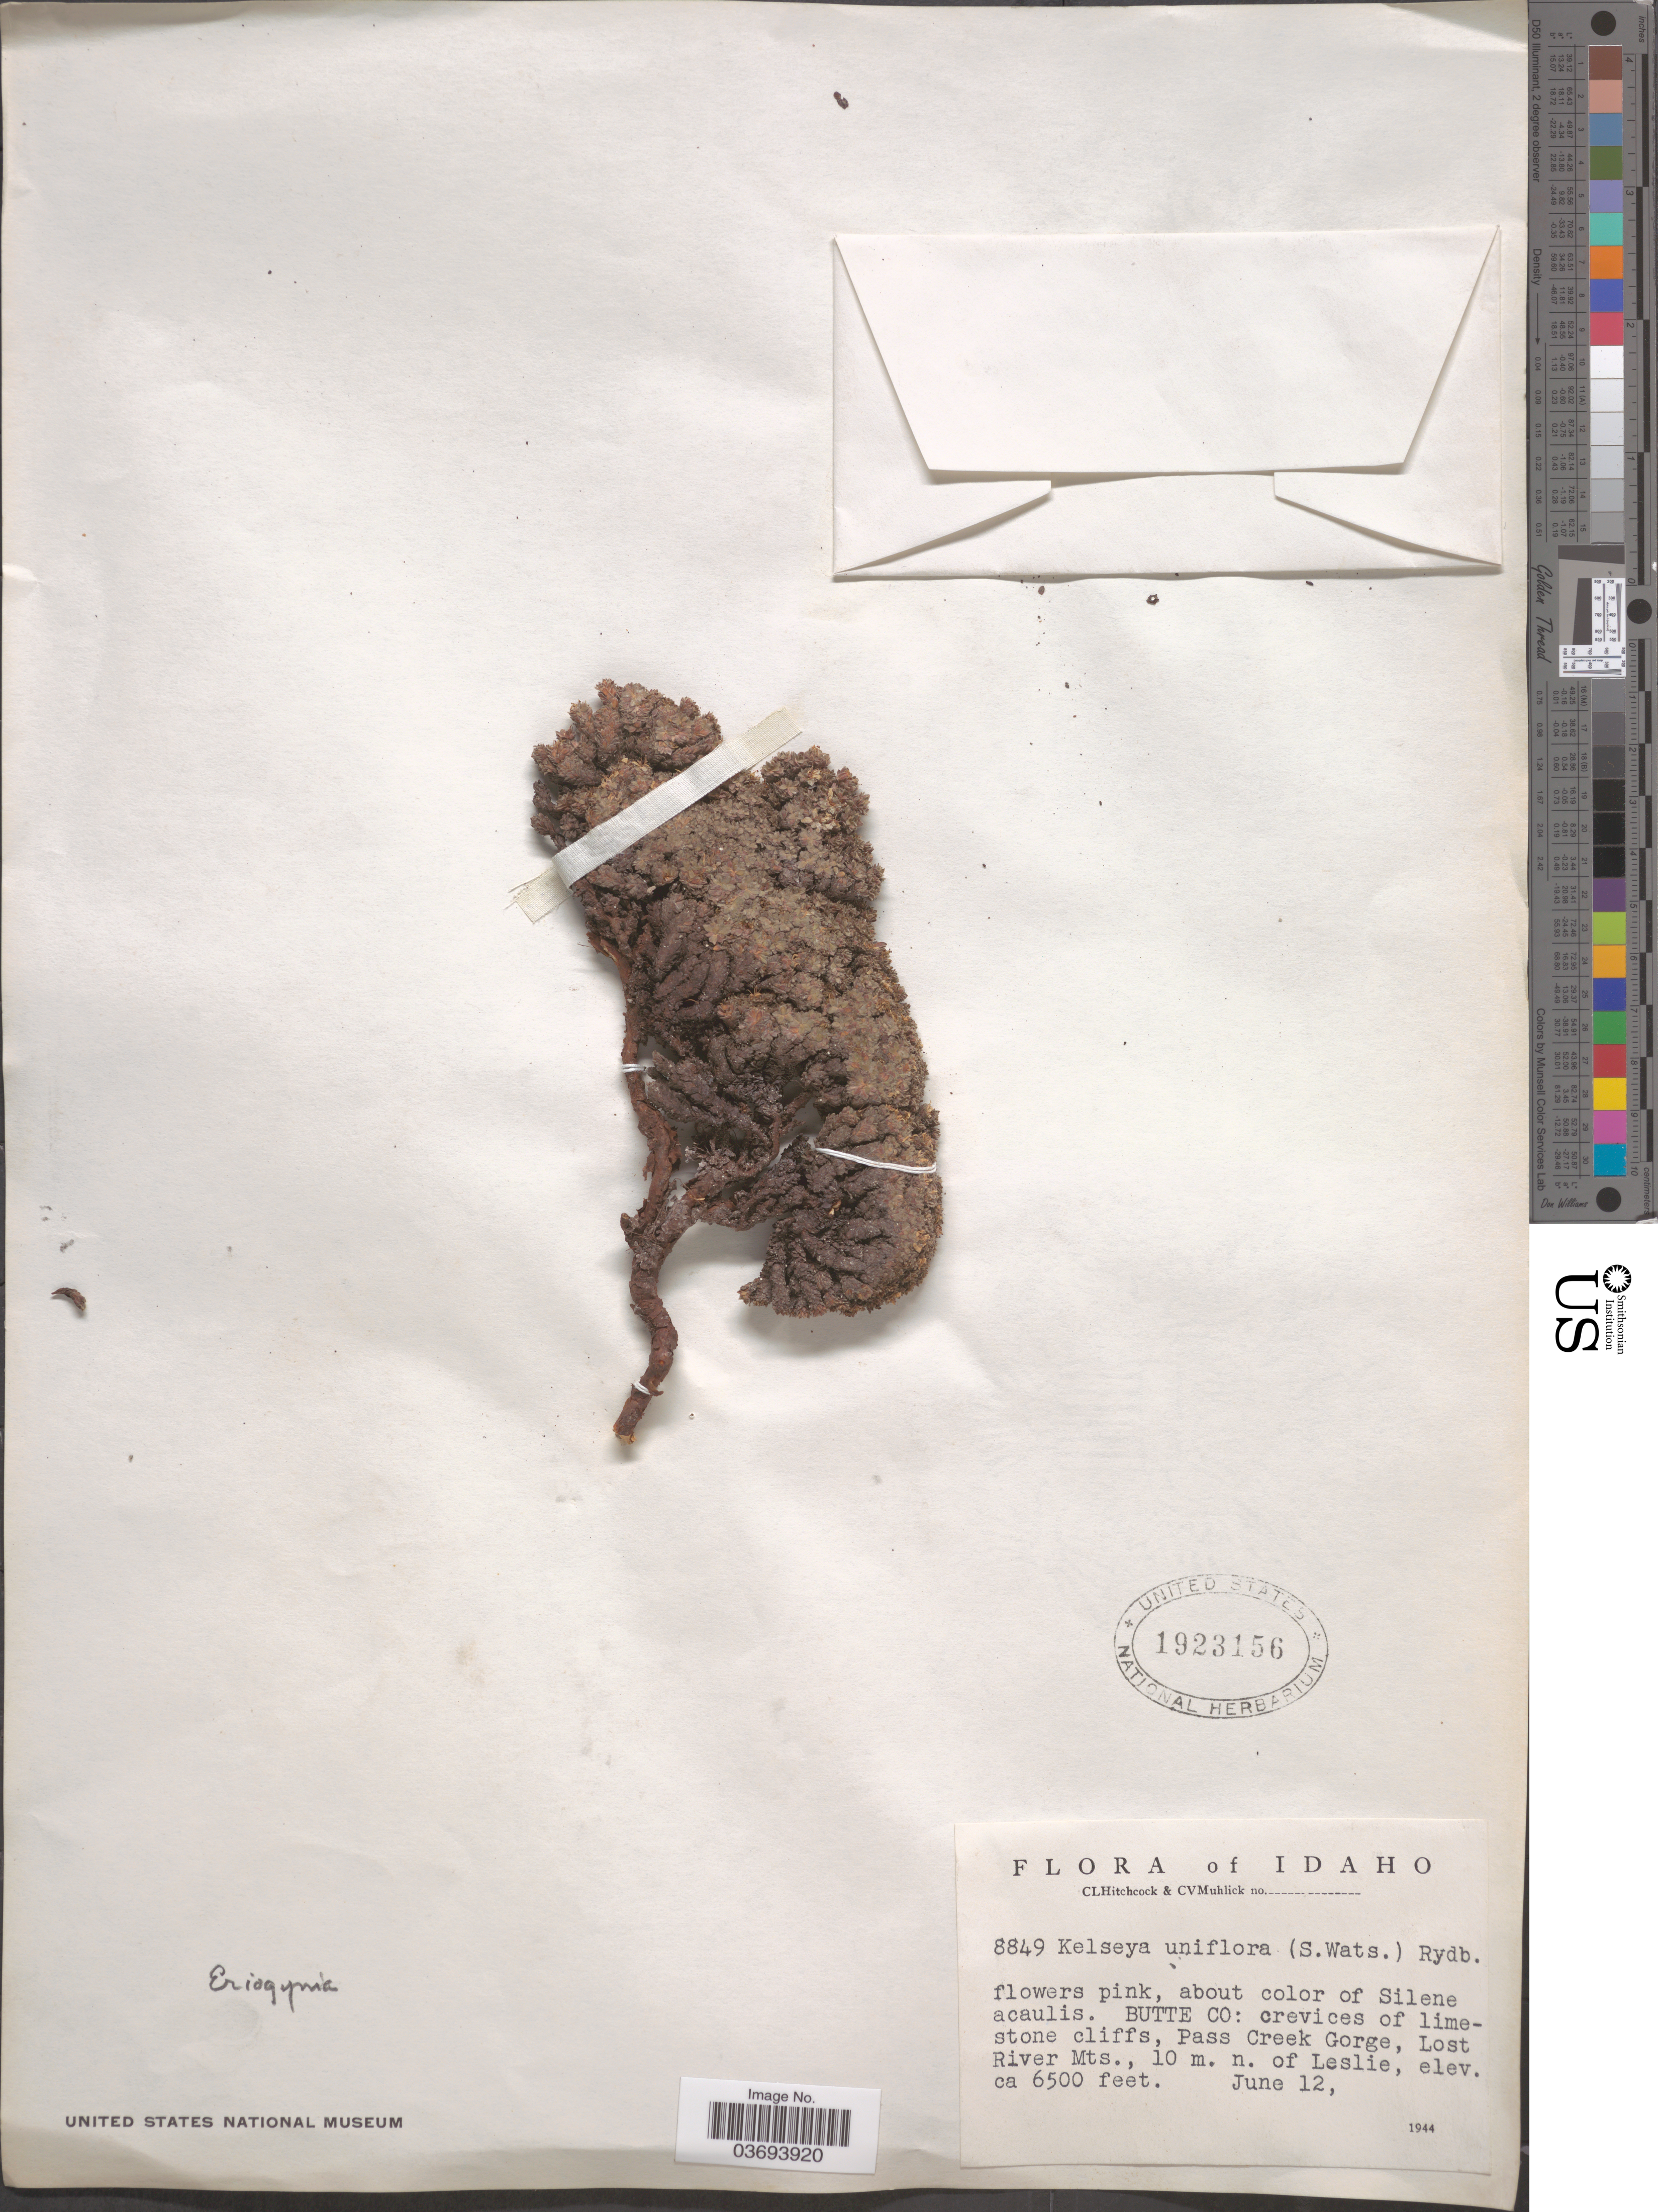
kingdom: Plantae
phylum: Tracheophyta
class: Magnoliopsida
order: Rosales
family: Rosaceae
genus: Kelseya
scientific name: Kelseya uniflora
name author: Rydb.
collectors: C. L. Hitchcock & C. V. Muhlick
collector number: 8849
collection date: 1944-06-12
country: United States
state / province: Idaho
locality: Butte Co: Pass Creek Gorge, Lost River Mts., 10 m. n. of Leslie.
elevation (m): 1981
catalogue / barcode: US 1923156